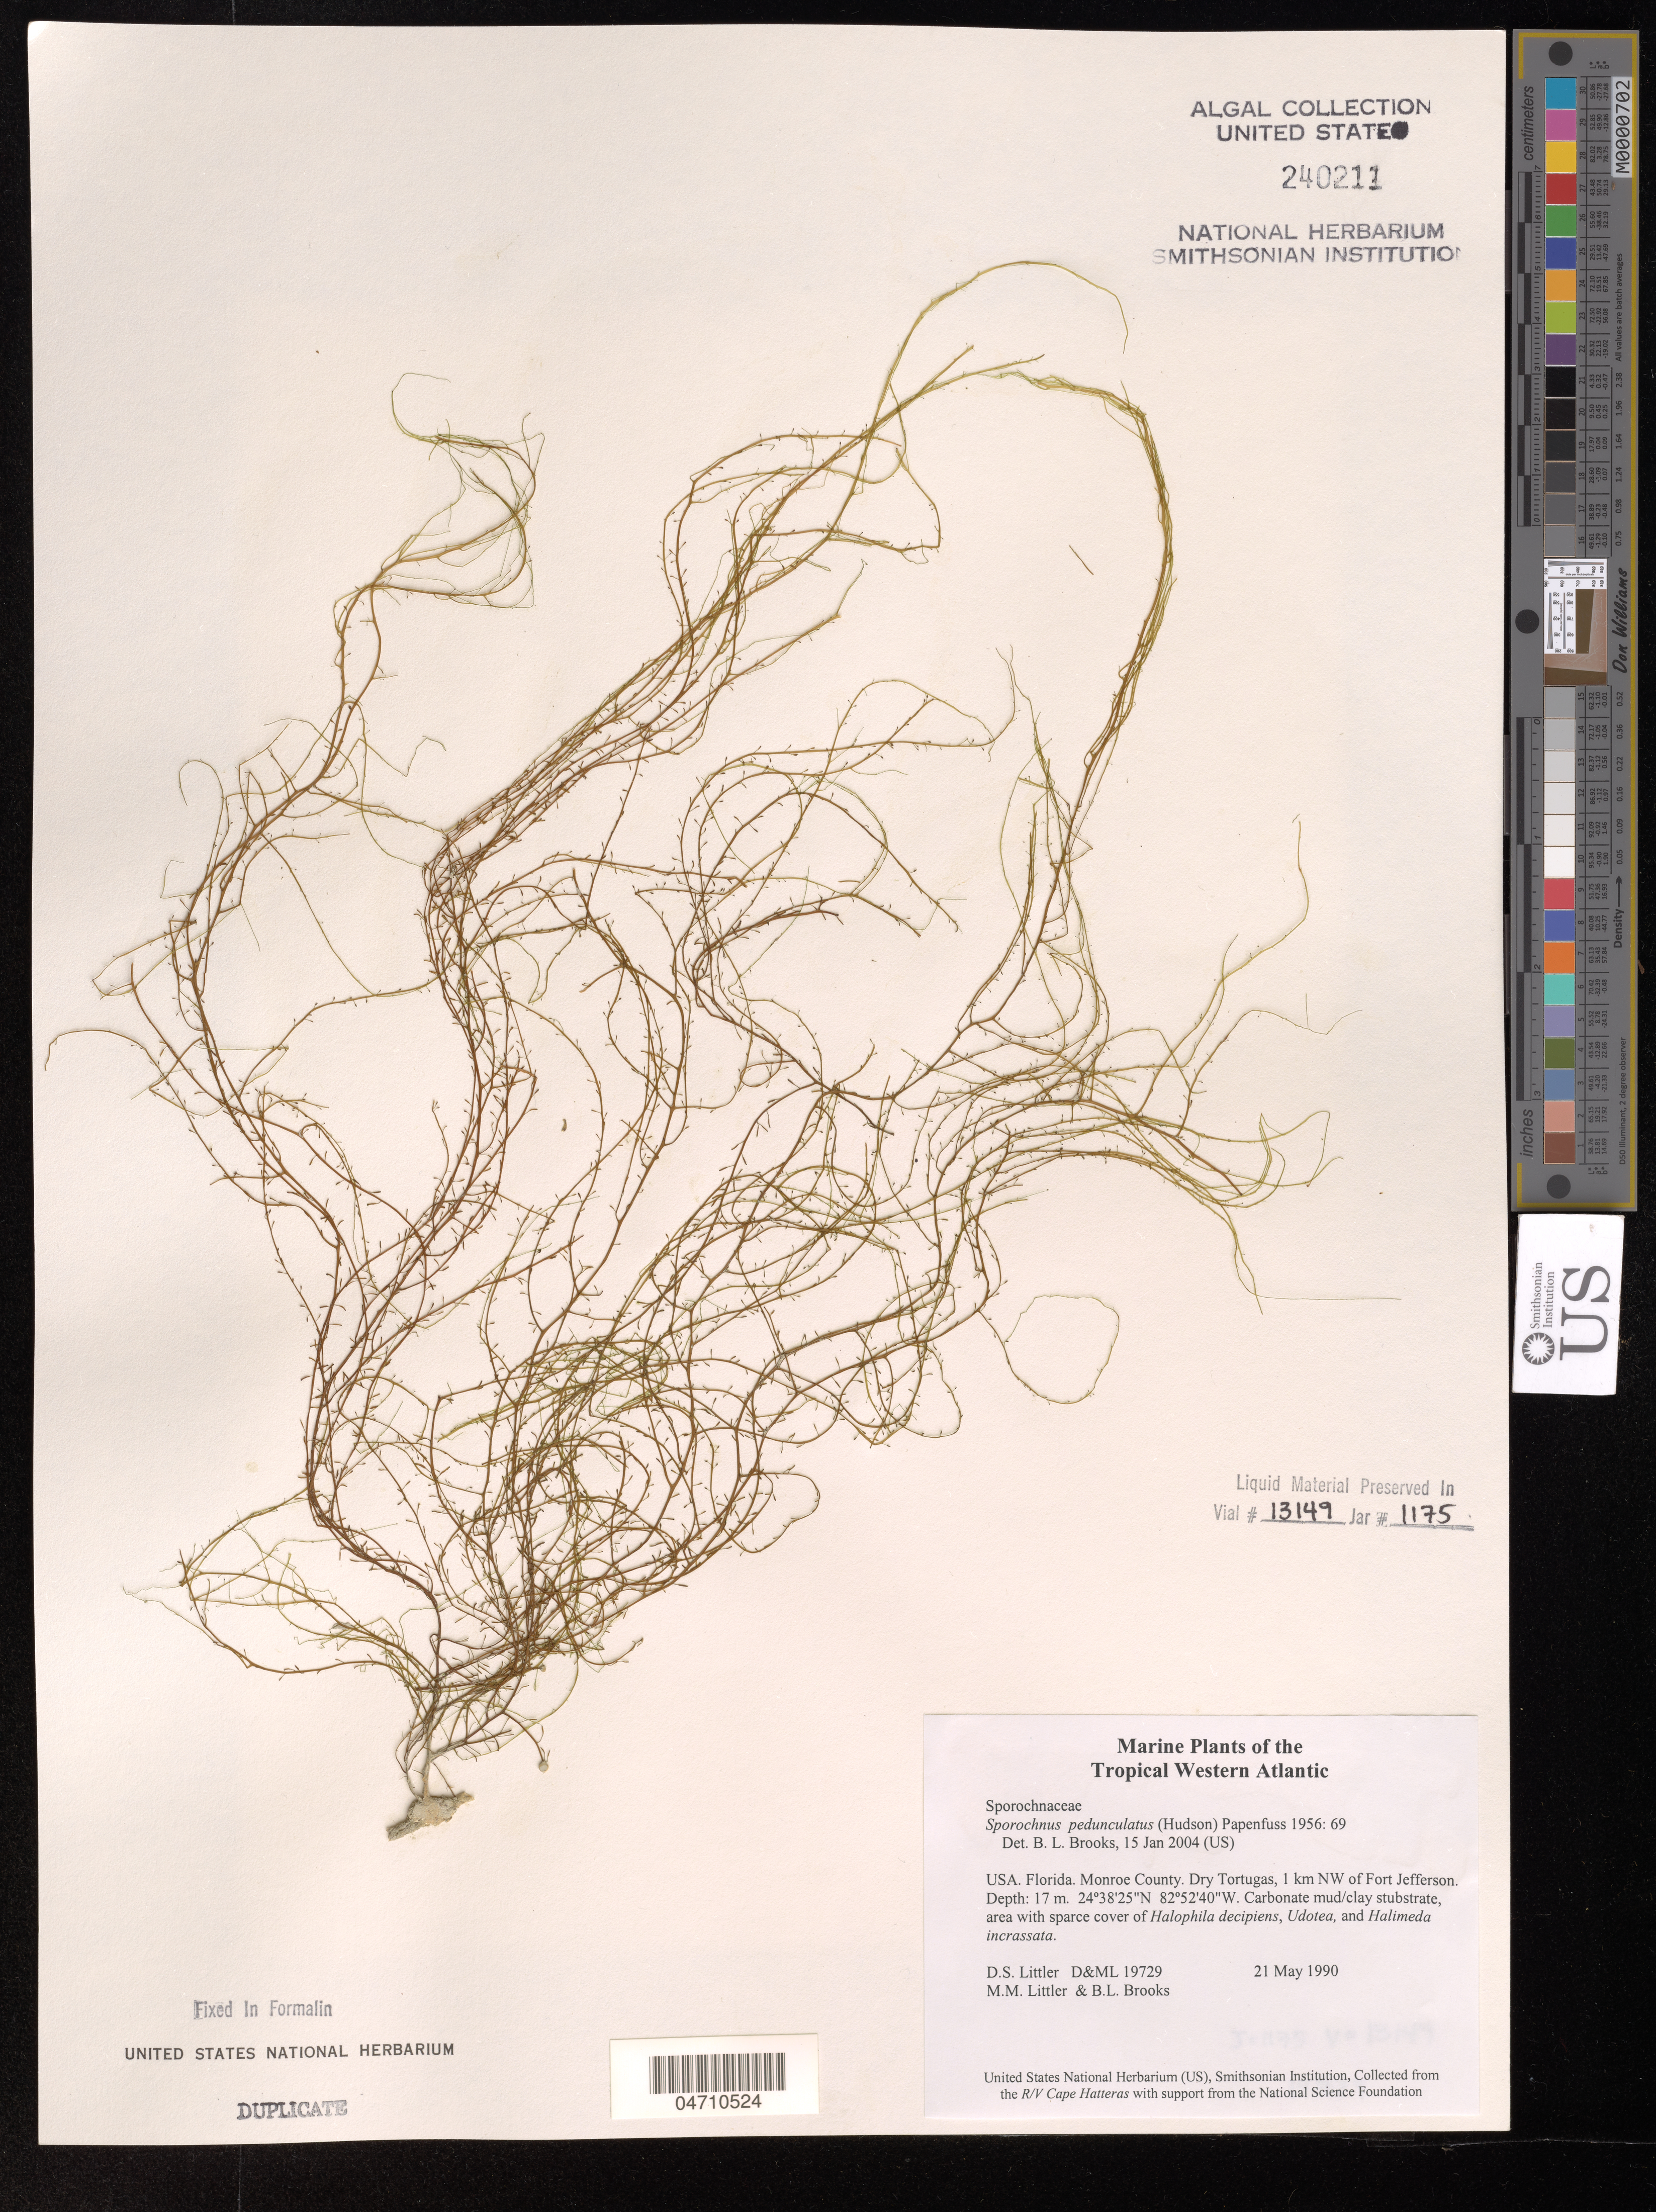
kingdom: Chromista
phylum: Ochrophyta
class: Phaeophyceae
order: Sporochnales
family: Sporochnaceae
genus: Sporochnus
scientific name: Sporochnus pedunculatus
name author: (Huds.) C. Agardh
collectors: D. S. Littler & B. Brooks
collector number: D&ML 19729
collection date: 1990-05-21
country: United States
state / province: Florida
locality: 1 km NW of Fort Jefferson.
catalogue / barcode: US 240211